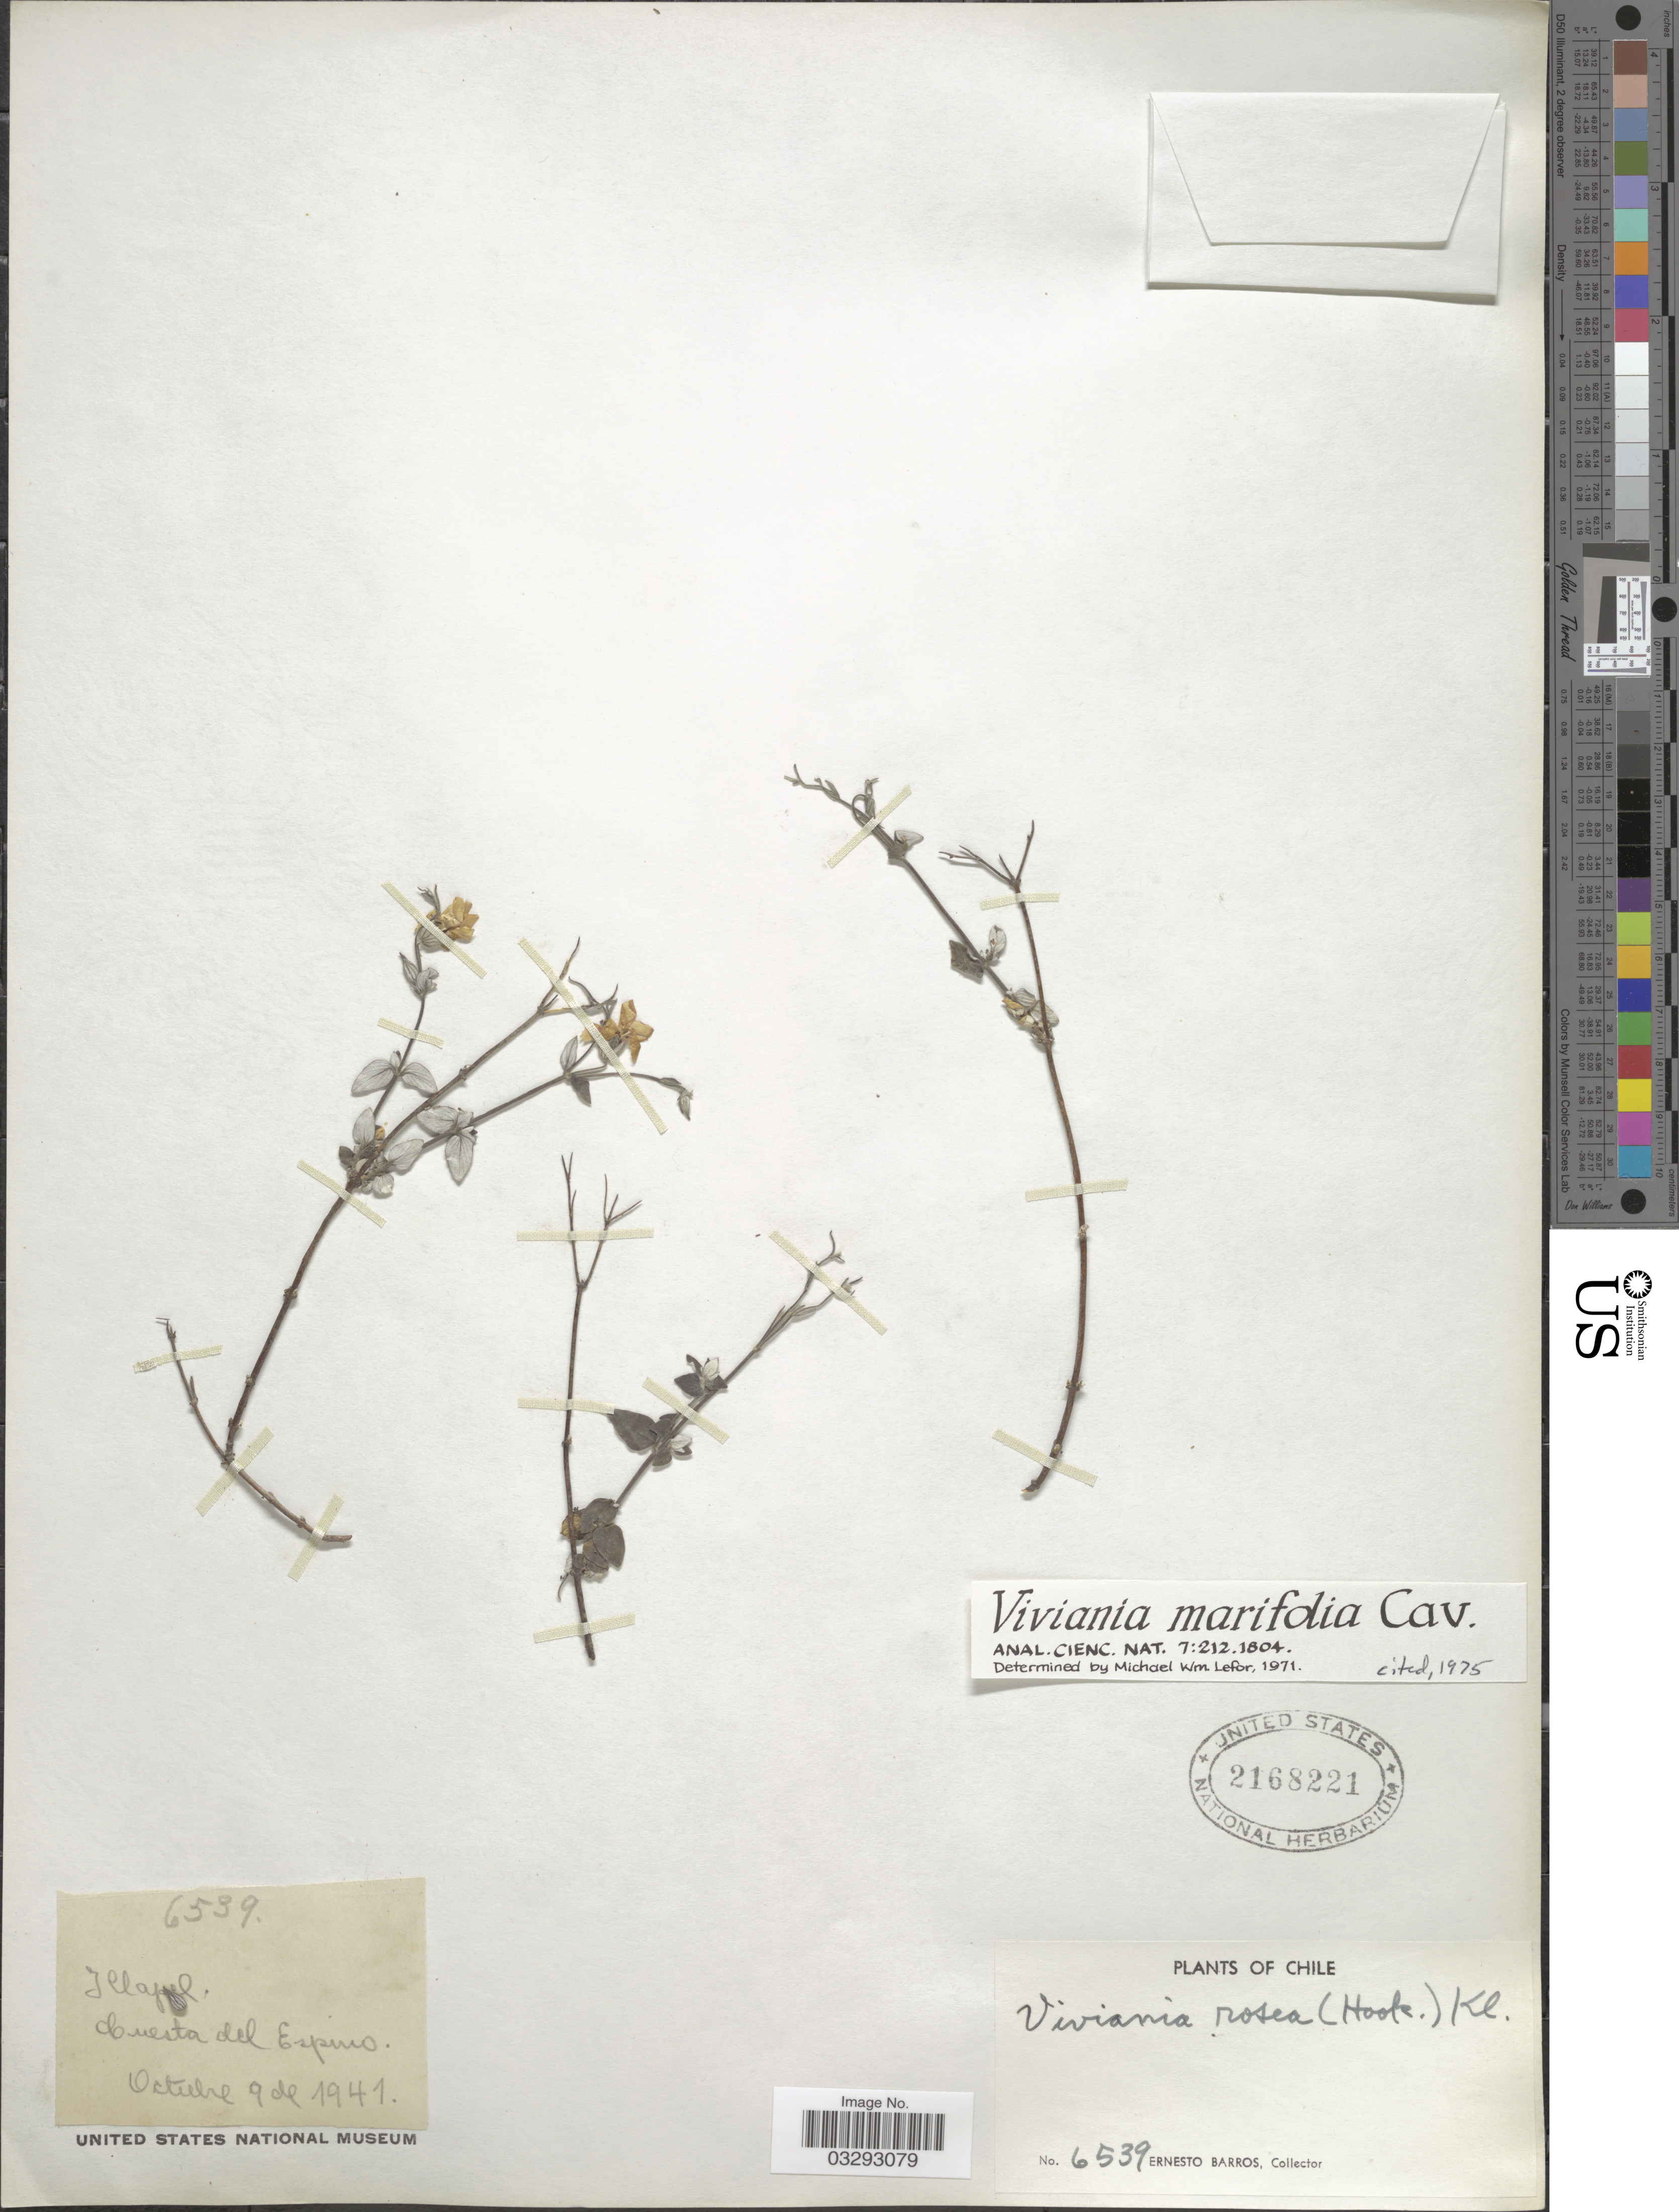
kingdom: Plantae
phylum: Tracheophyta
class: Magnoliopsida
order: Geraniales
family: Vivianiaceae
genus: Viviania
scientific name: Viviania marifolia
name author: Cav.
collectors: E. Barros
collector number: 6539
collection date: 1941-10-09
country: Chile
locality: Illapel. Cuesta del Espino.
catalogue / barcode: US 2168221